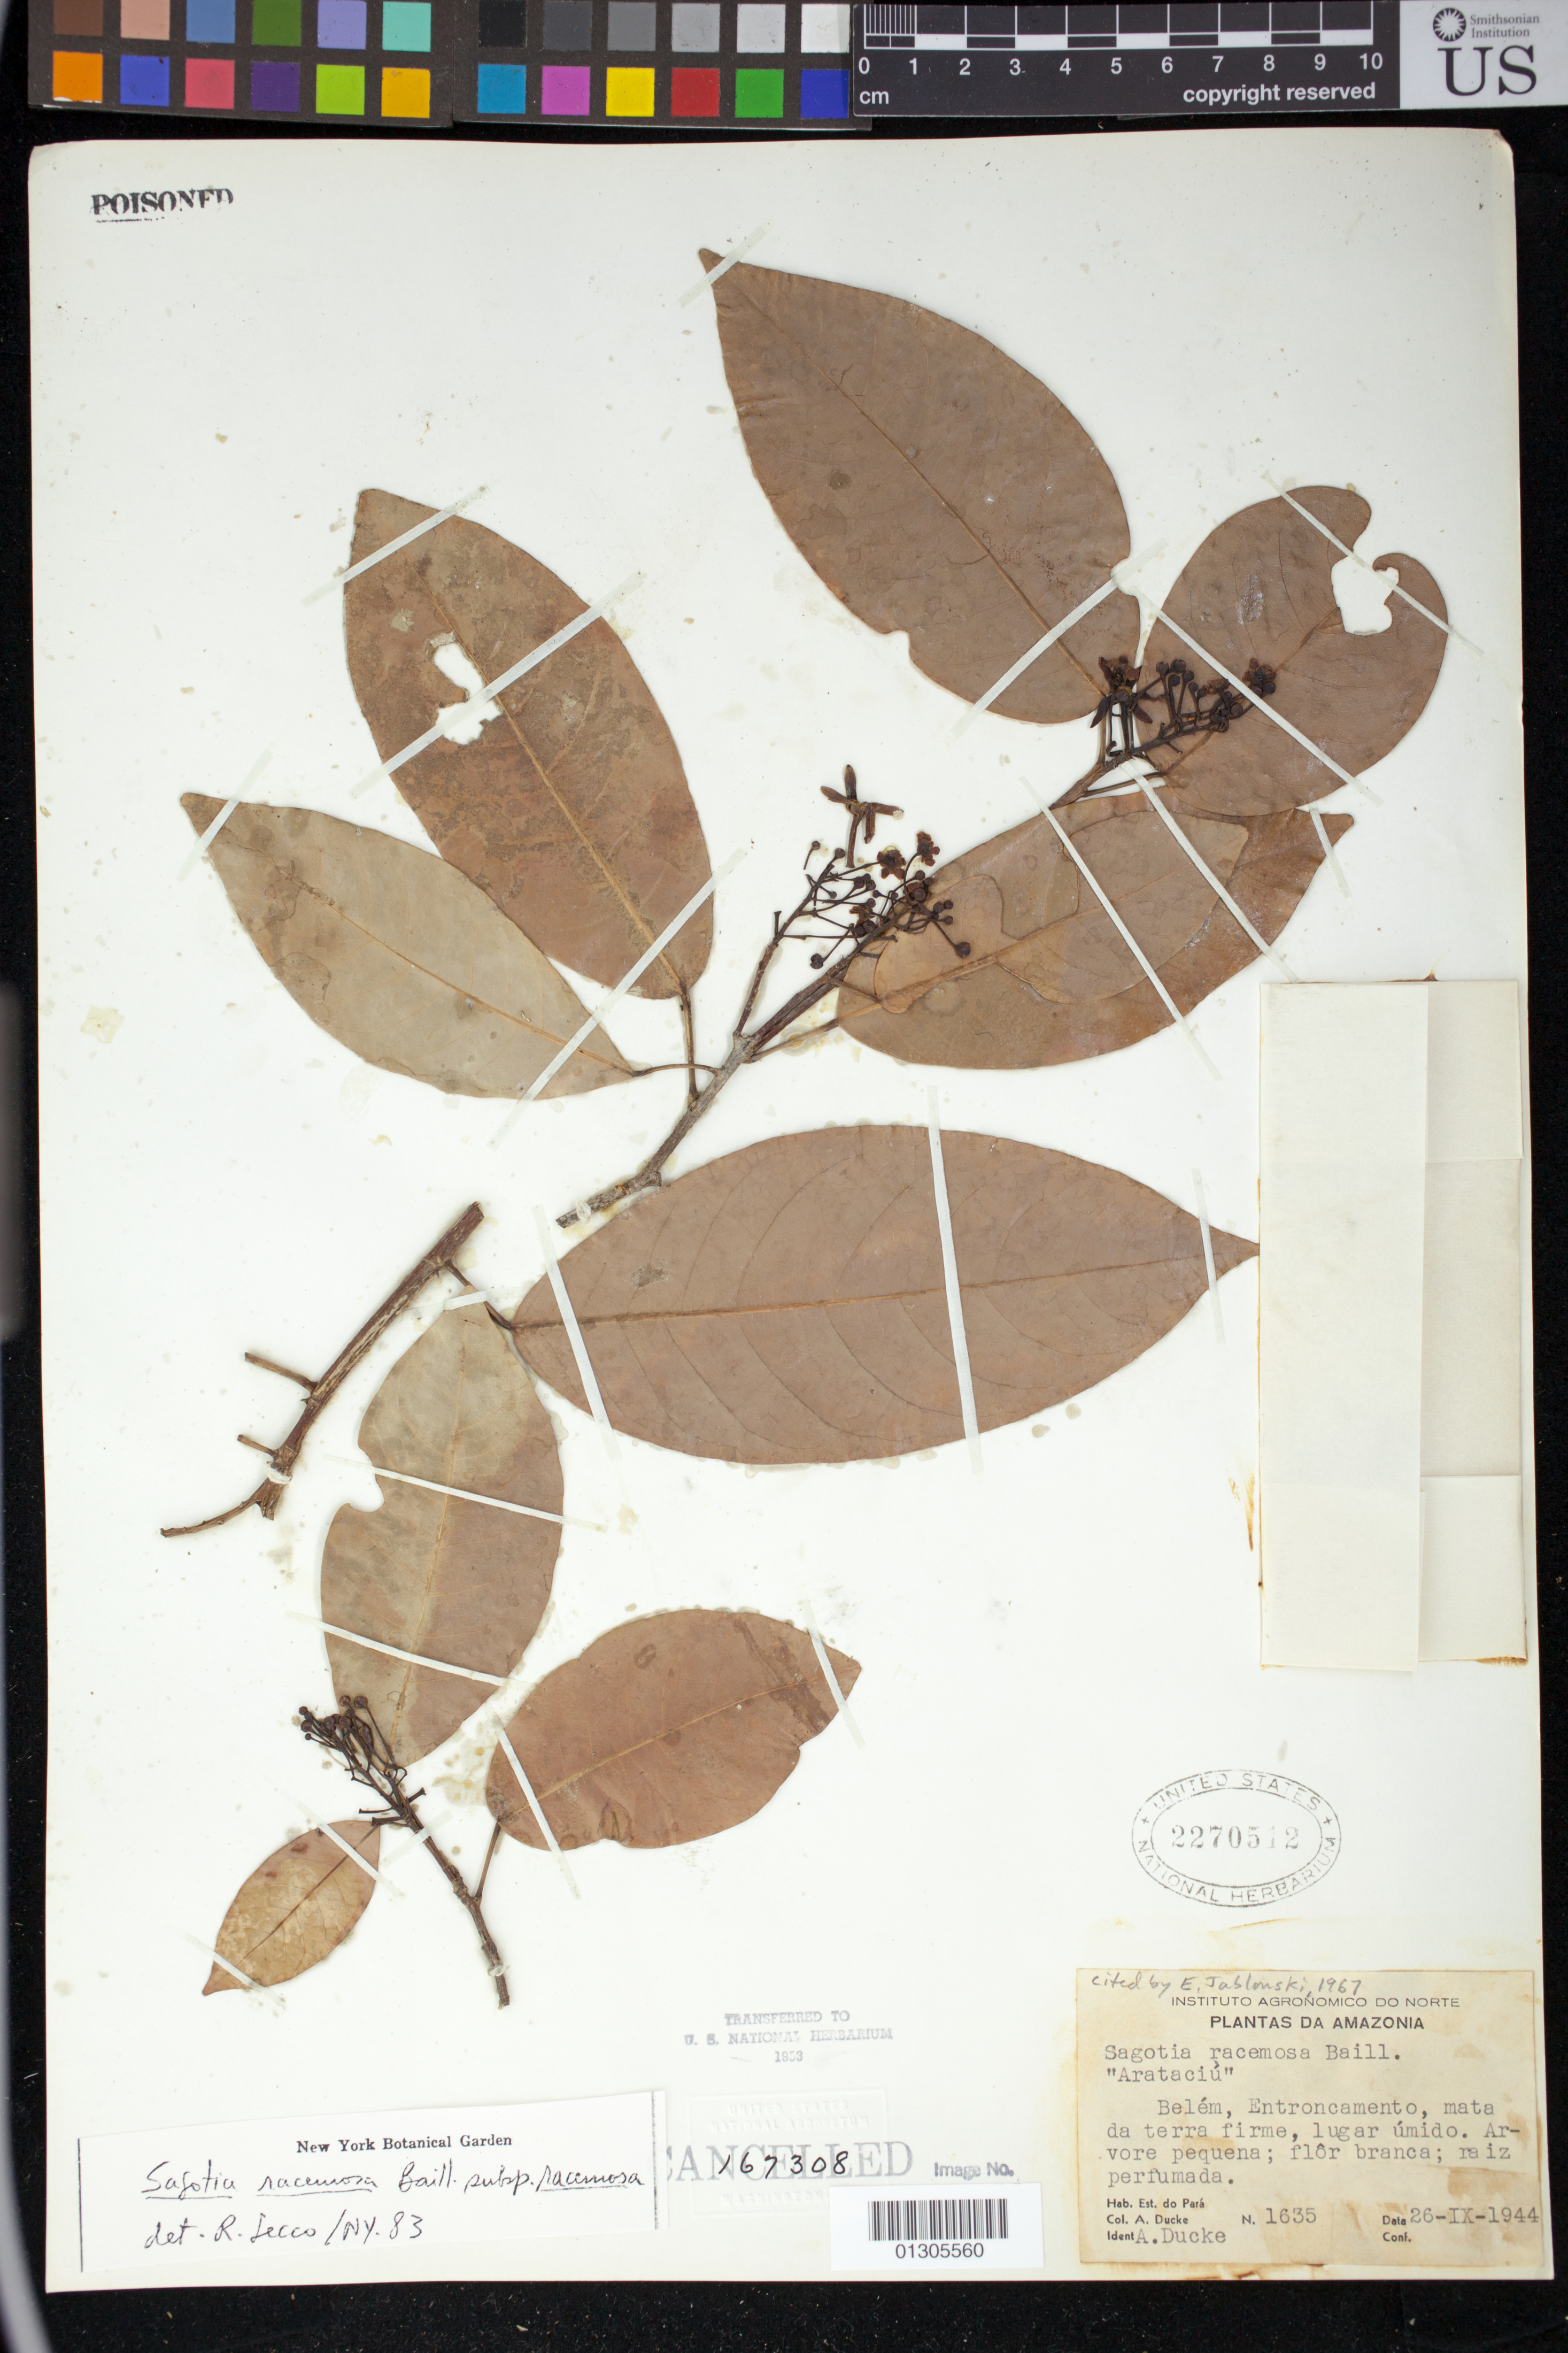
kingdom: Plantae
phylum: Tracheophyta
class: Magnoliopsida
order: Malpighiales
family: Euphorbiaceae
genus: Sagotia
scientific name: Sagotia racemosa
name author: Baill.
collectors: A. Ducke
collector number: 1635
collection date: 1944-09-26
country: Brazil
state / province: Pará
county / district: Belém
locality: Amazonia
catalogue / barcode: US 2270512